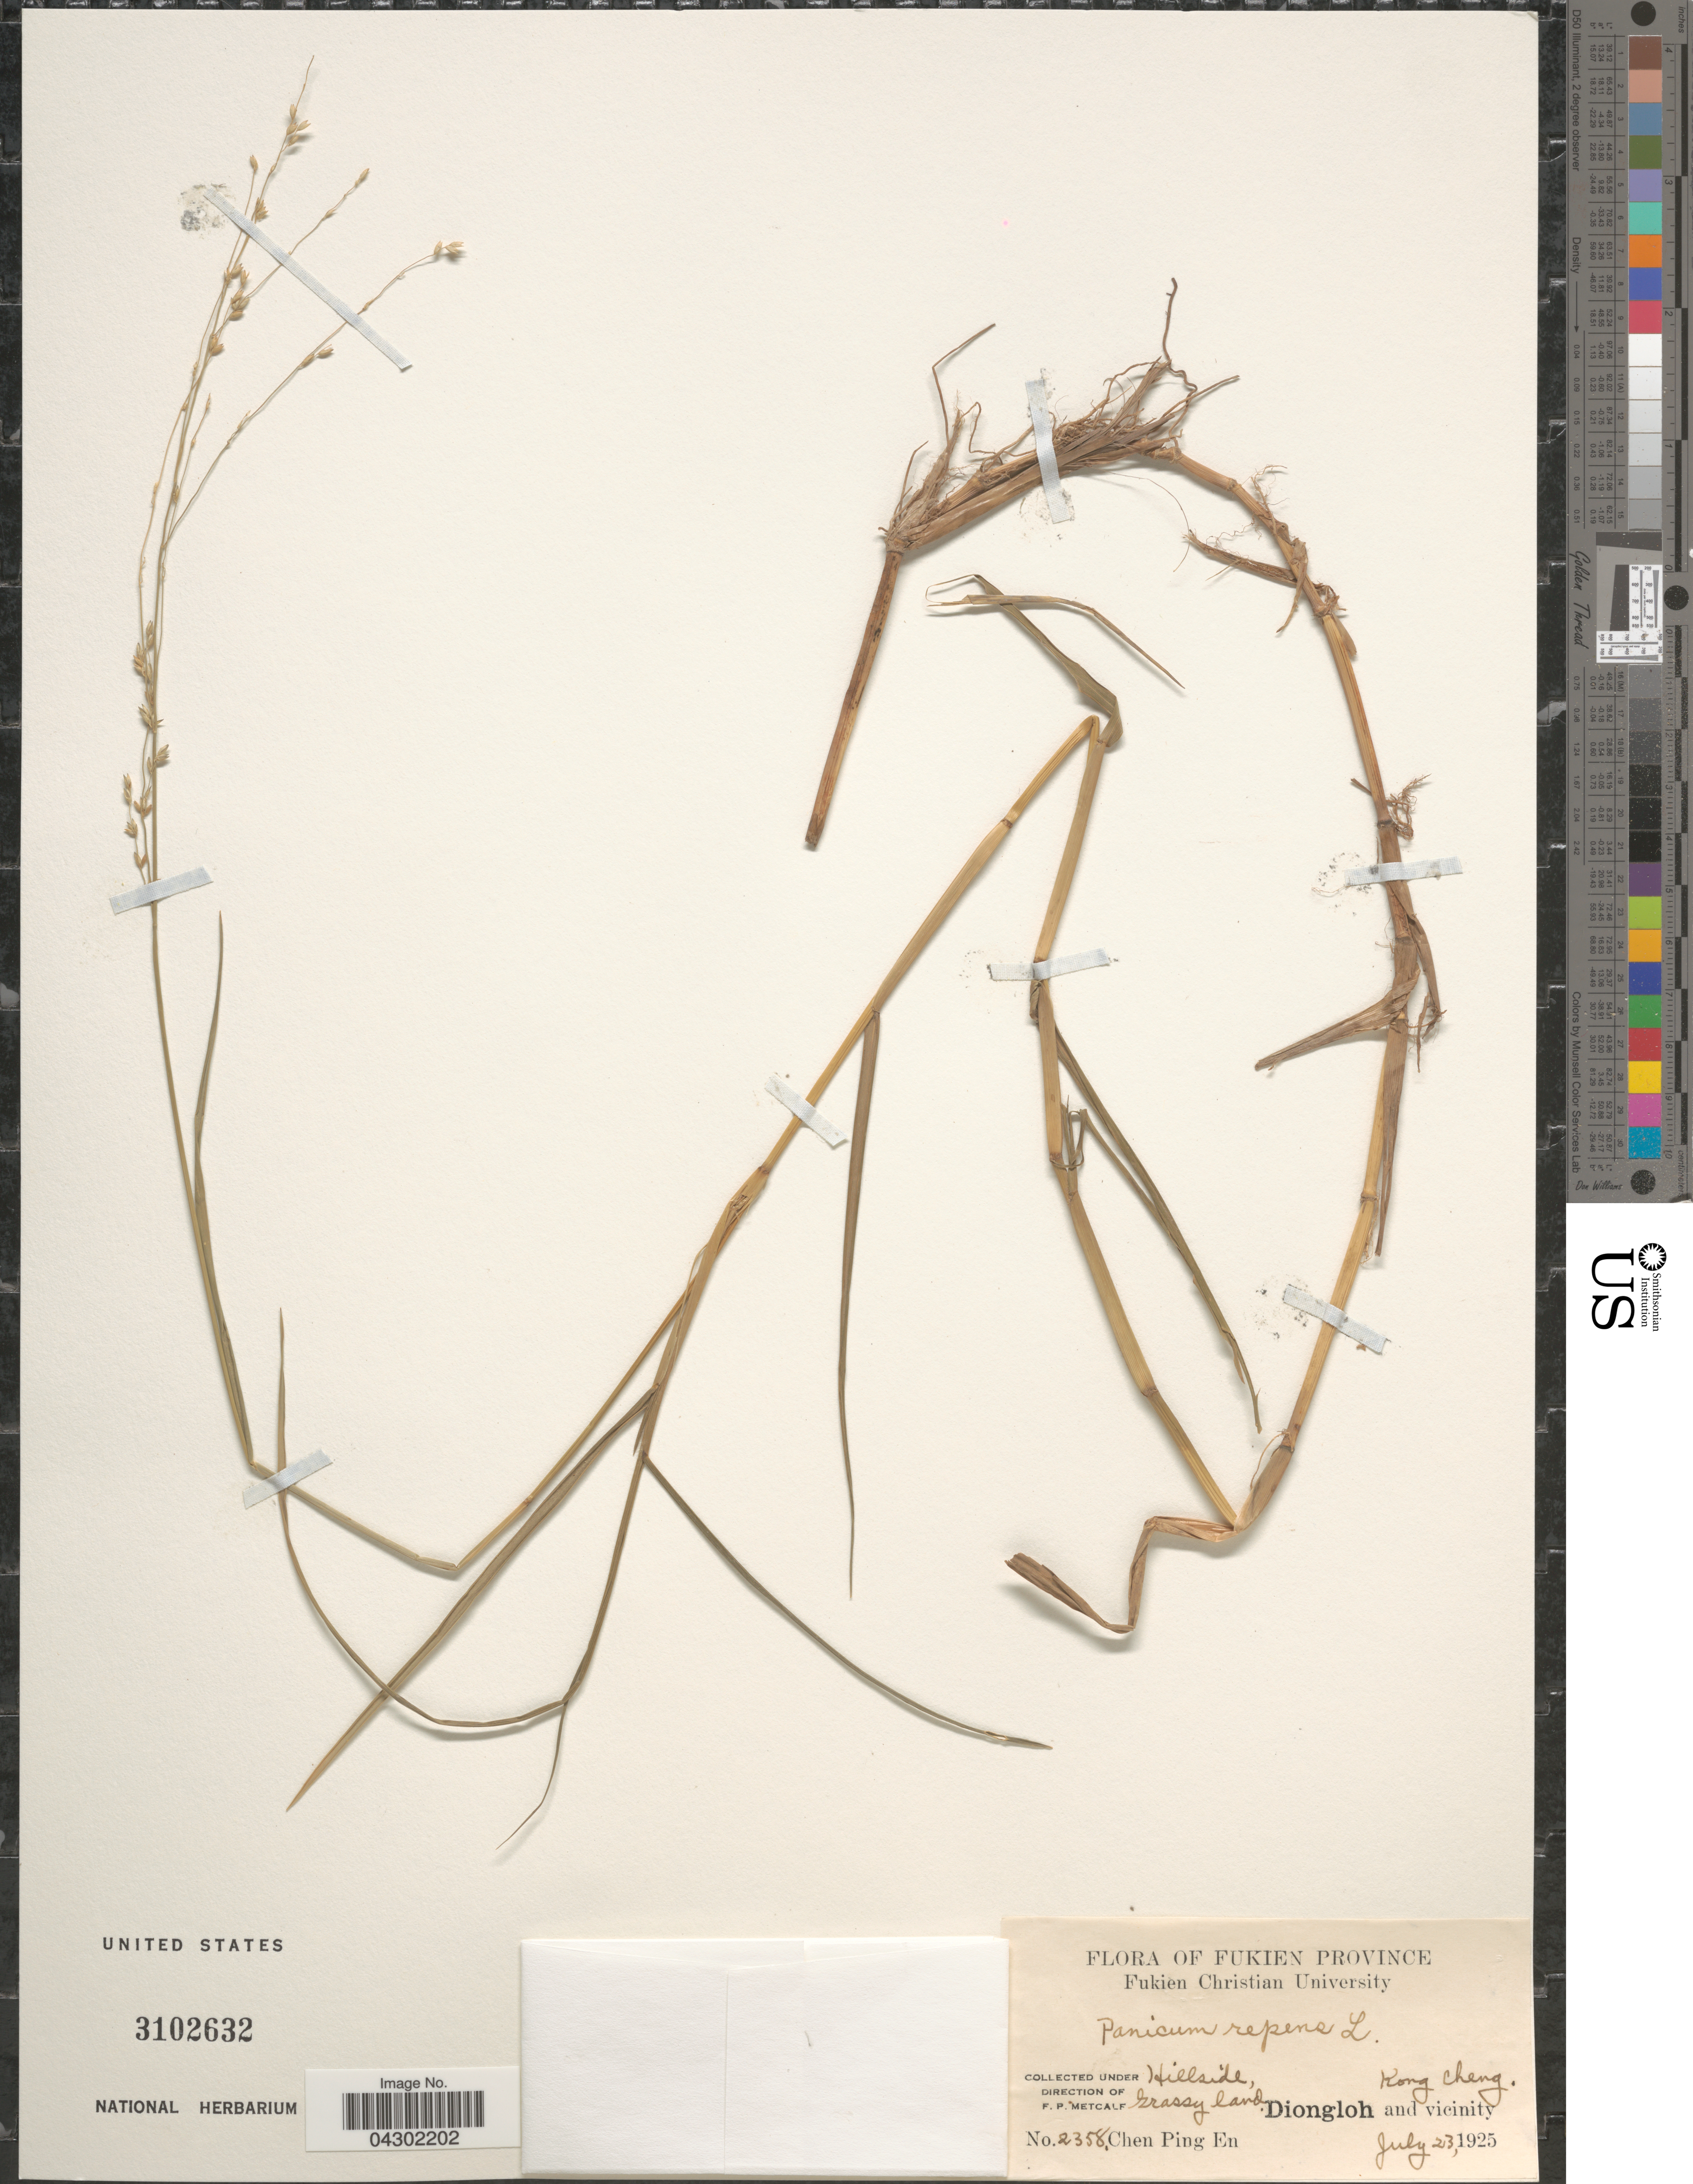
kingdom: Plantae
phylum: Tracheophyta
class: Liliopsida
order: Poales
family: Poaceae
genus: Panicum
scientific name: Panicum repens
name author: L.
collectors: C. Ping En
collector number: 2358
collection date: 1925-07-23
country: China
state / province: Fujian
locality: Fukien Province. Kong Cheng. Diongloh and vicinity.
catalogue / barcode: US 3102632